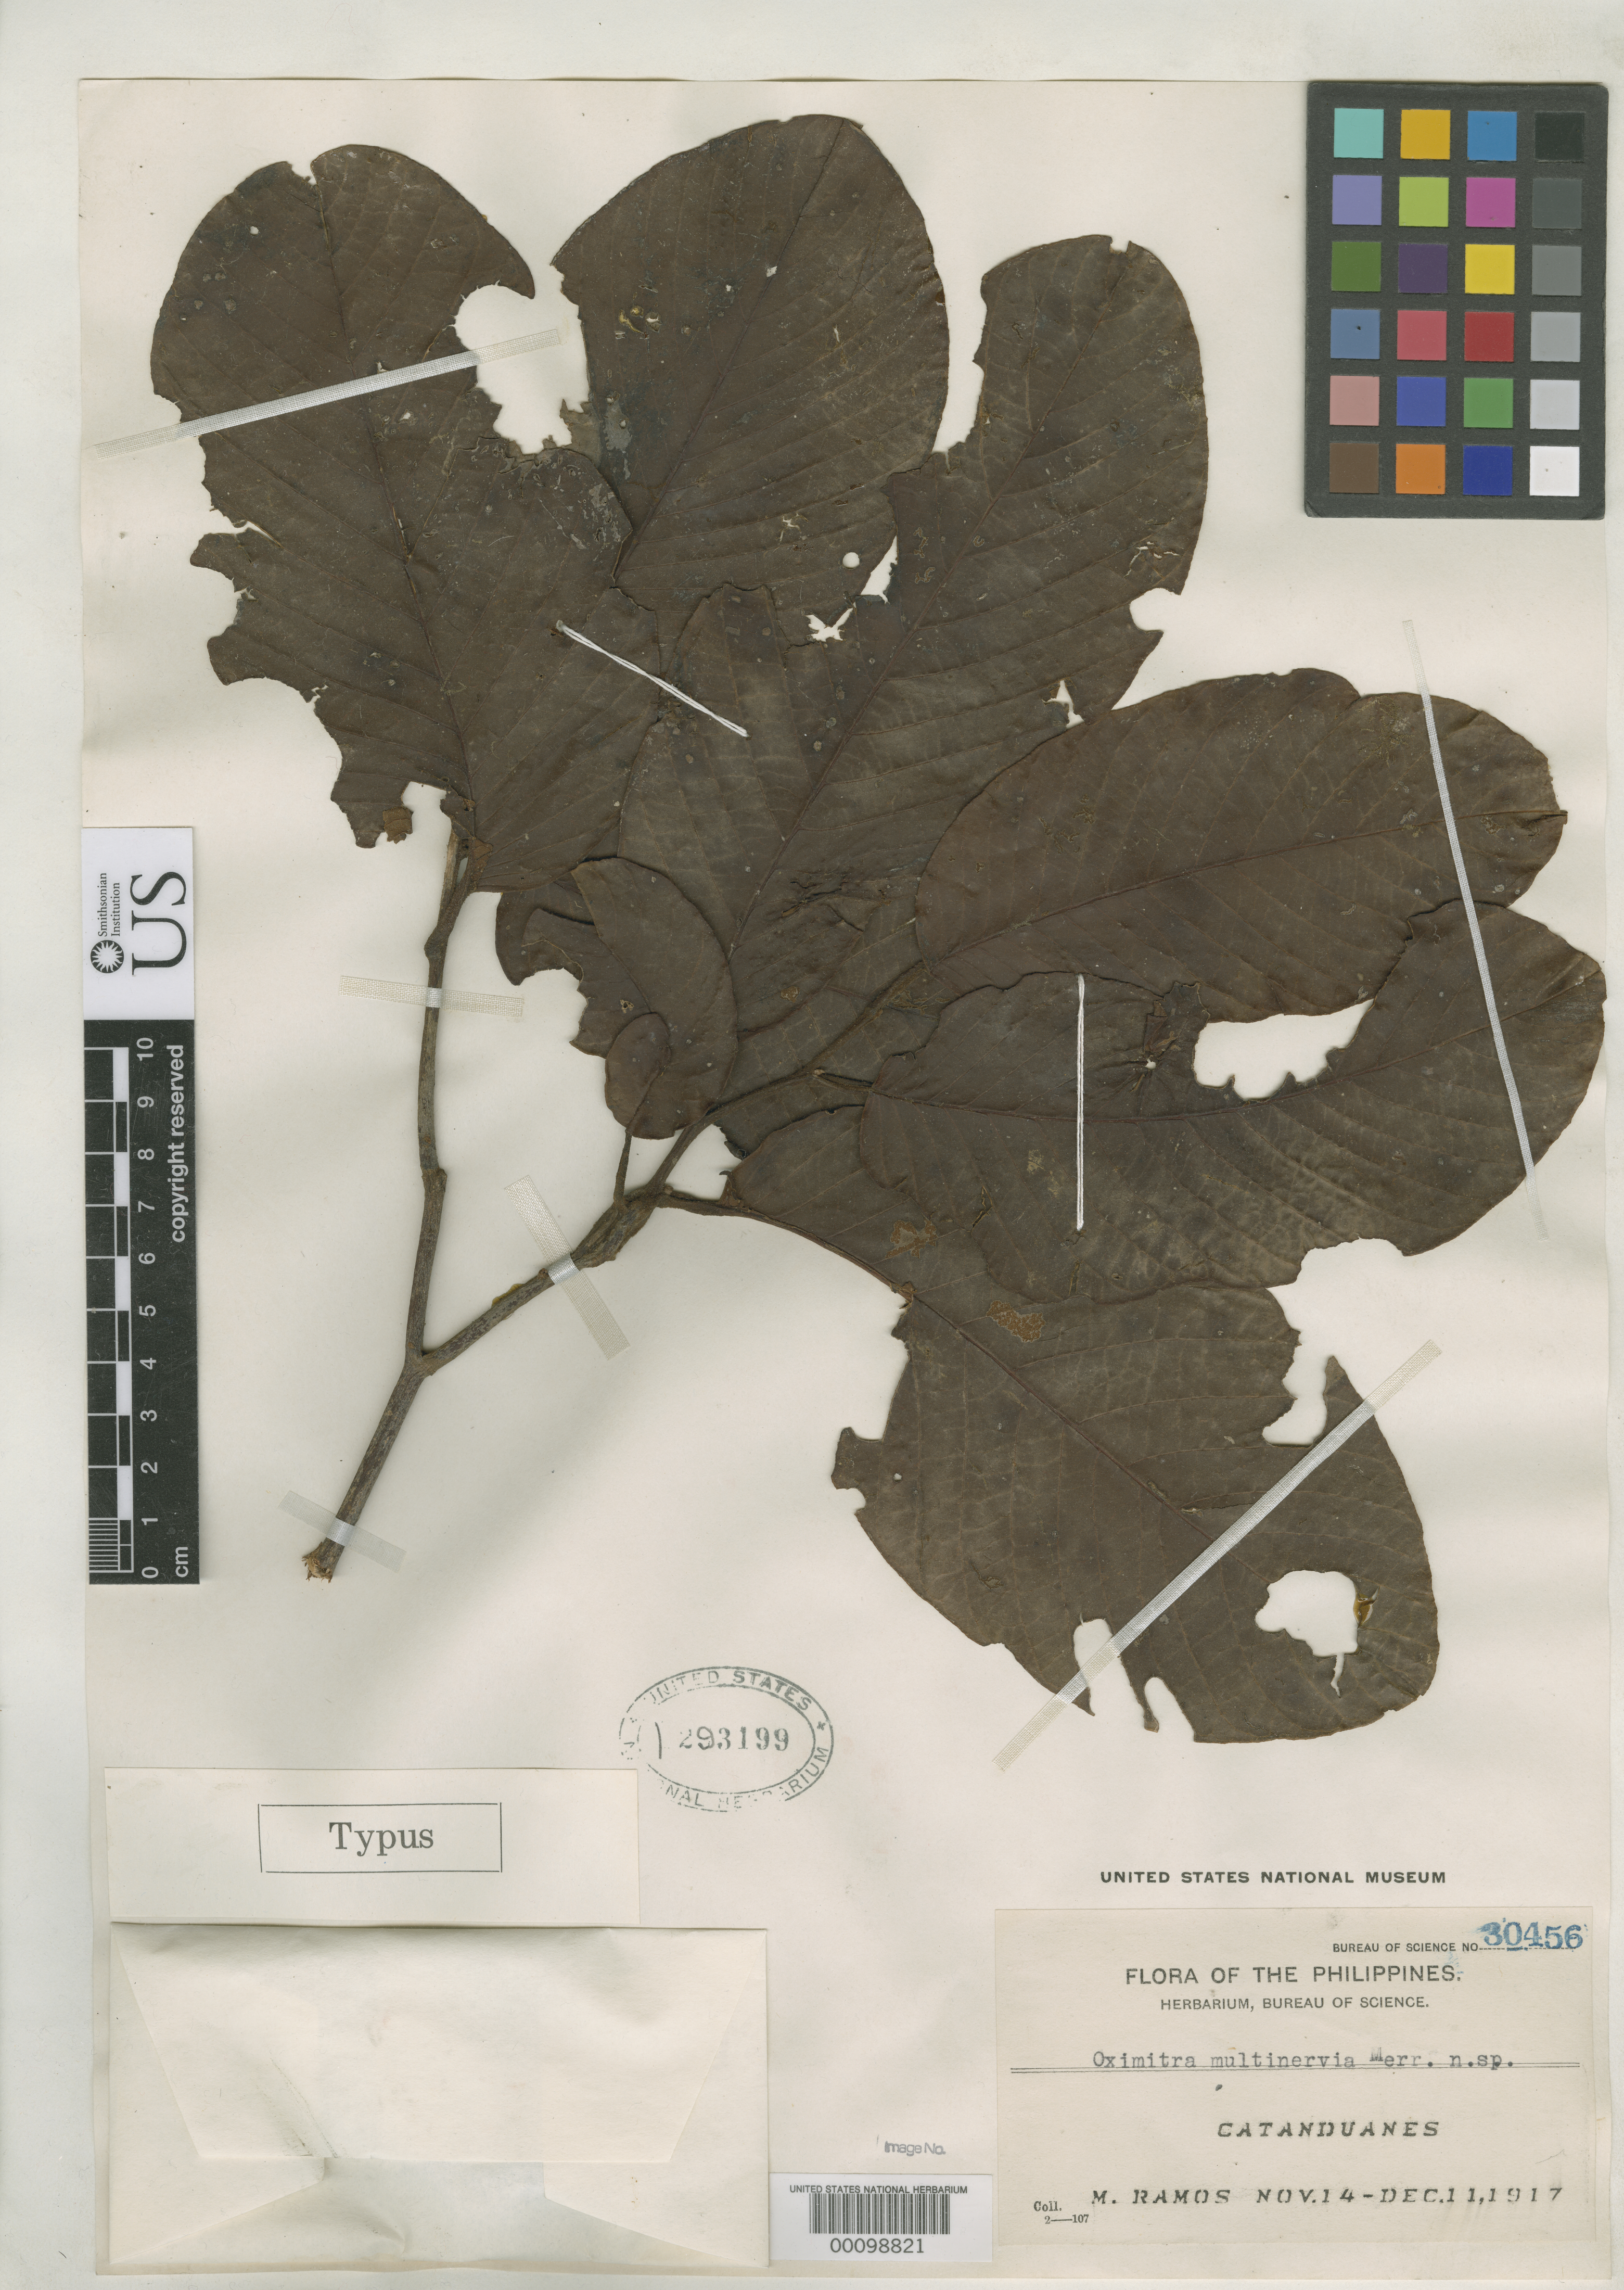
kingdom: Plantae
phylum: Tracheophyta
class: Magnoliopsida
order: Magnoliales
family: Annonaceae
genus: Oxymitra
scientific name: Oxymitra multinervia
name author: Merr.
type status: Isotype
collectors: M. Ramos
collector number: Bur. Sci. 30456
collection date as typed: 14 Nov 1917 to 11 Dec 1917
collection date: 1917-11-14/1917-12-11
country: Philippines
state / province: Bicol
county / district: Catanduanes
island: Catanduanes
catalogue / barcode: US 1293199